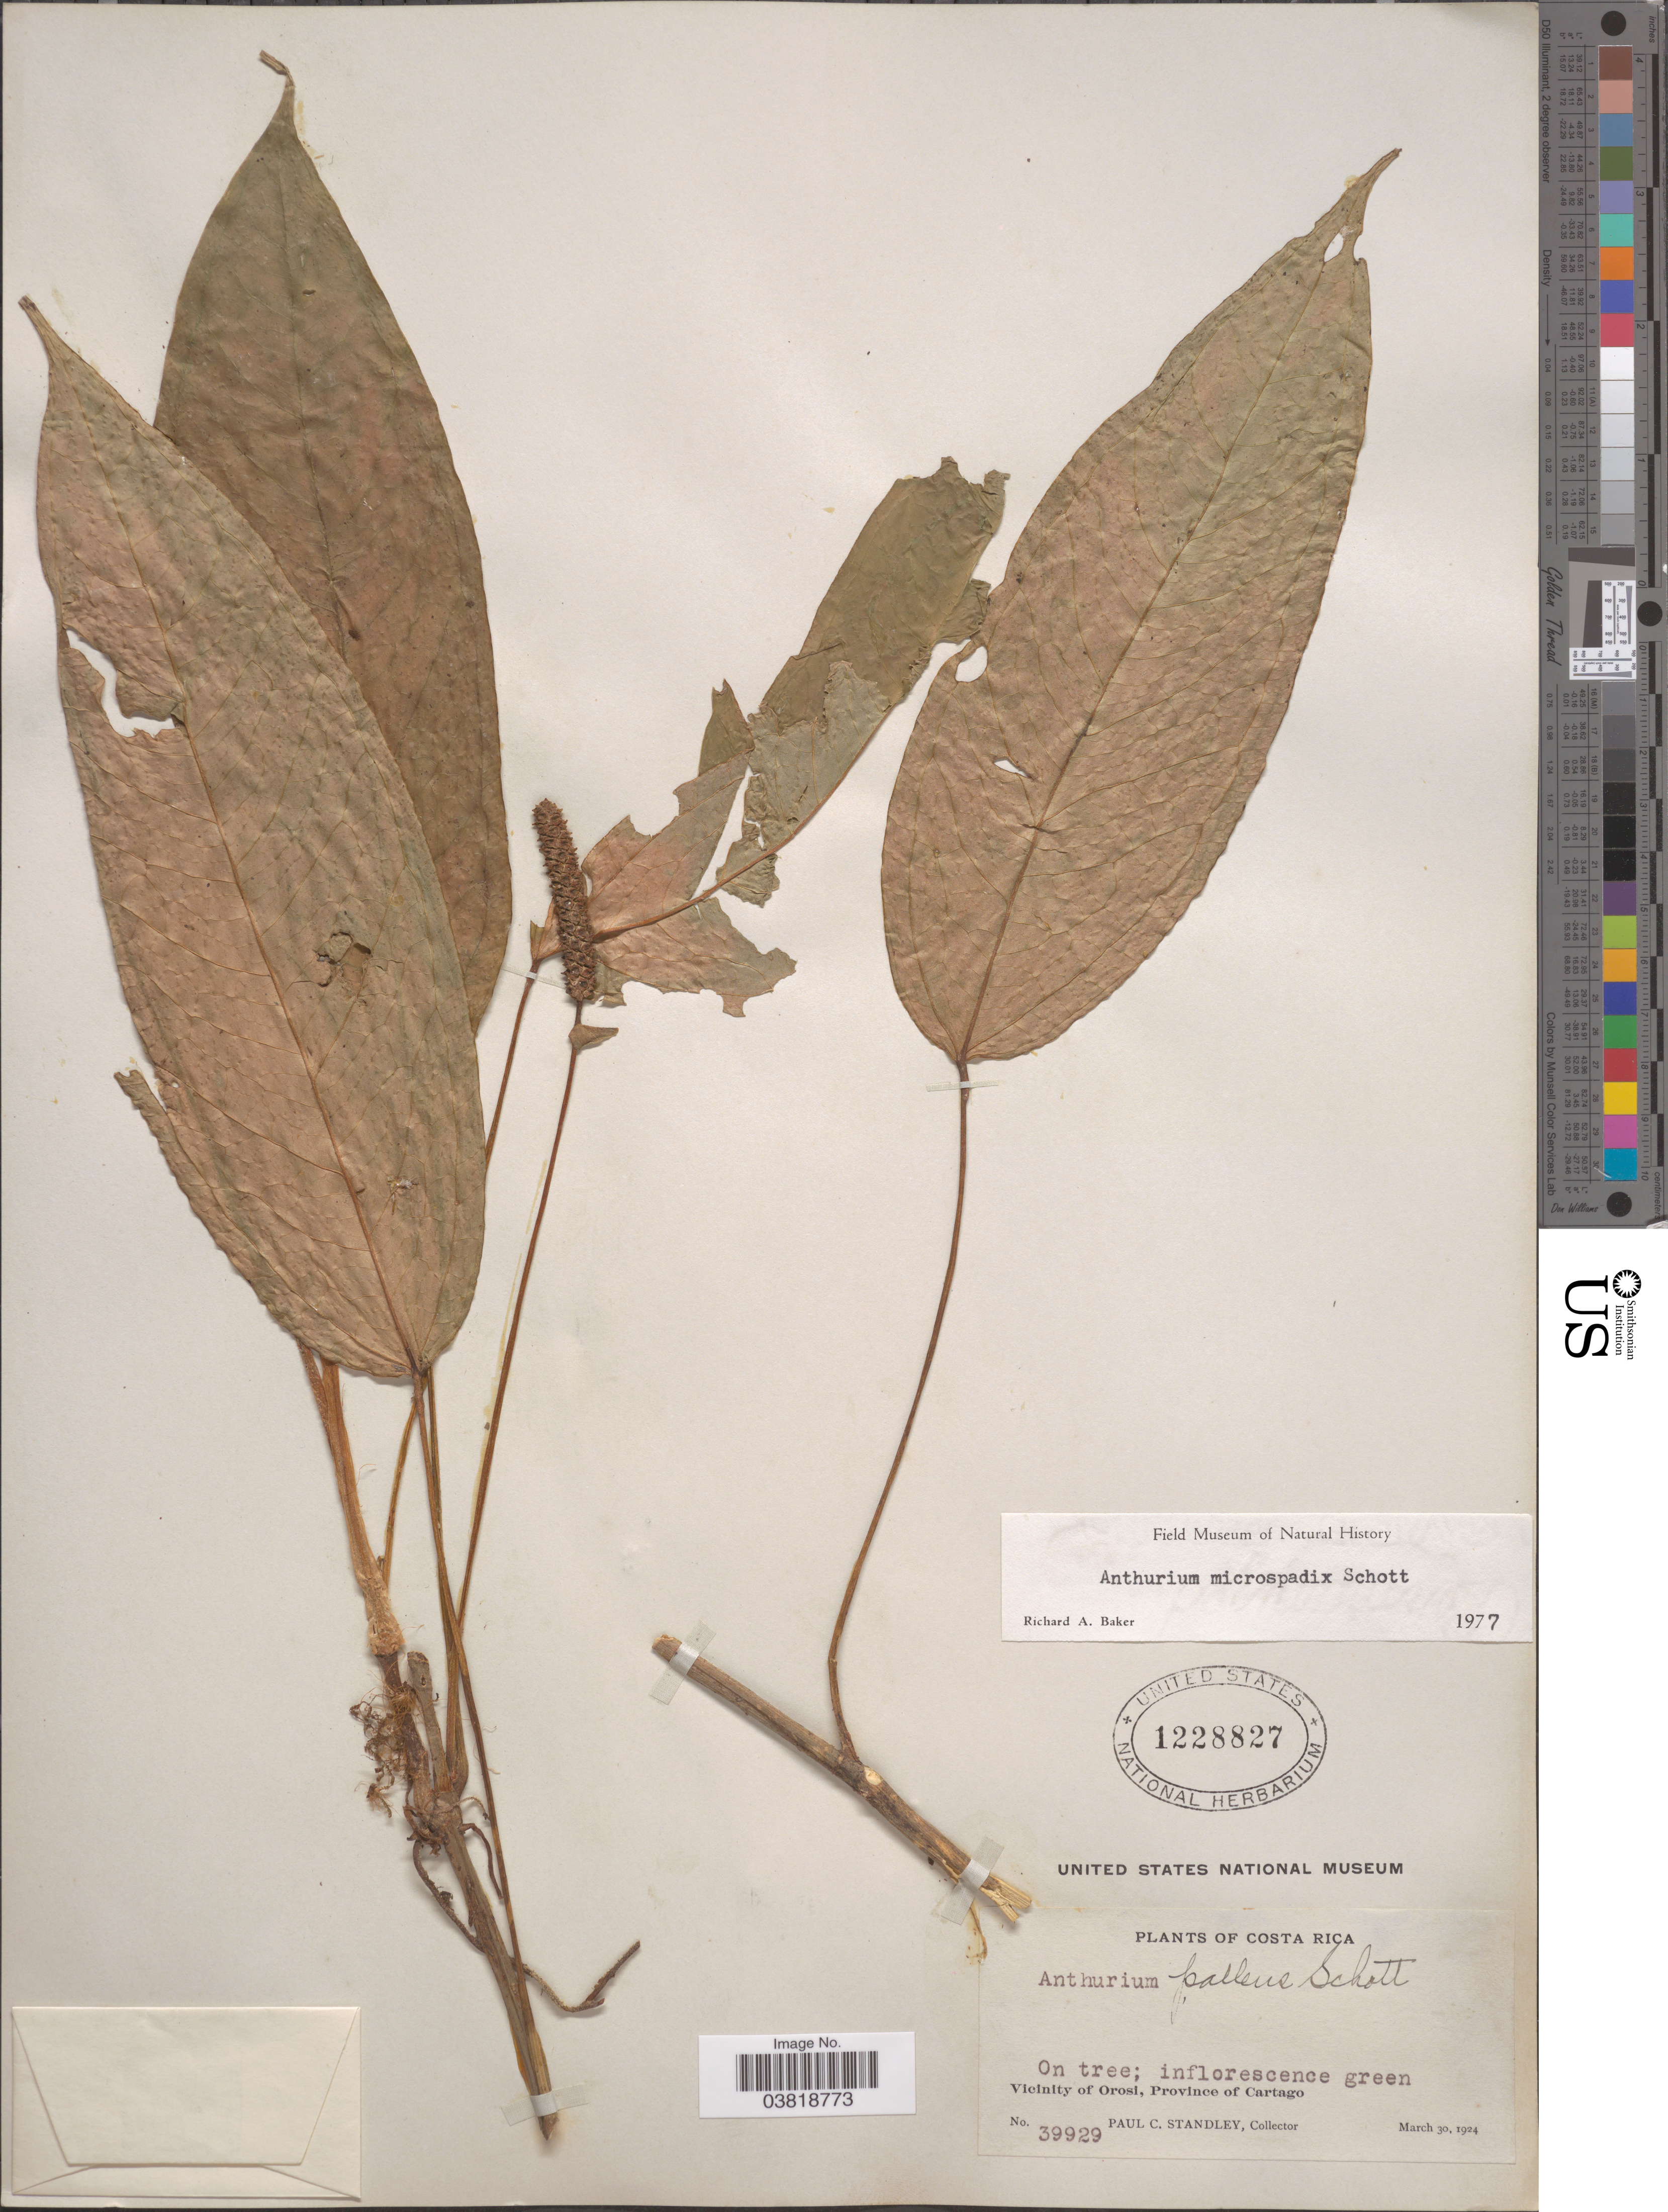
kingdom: Plantae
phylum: Tracheophyta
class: Liliopsida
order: Alismatales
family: Araceae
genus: Anthurium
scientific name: Anthurium microspadix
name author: Schott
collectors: P. C. Standley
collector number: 39929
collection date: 1924-03-30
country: Costa Rica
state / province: Cartago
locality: Vicinity of Orosi.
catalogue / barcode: US 1228827